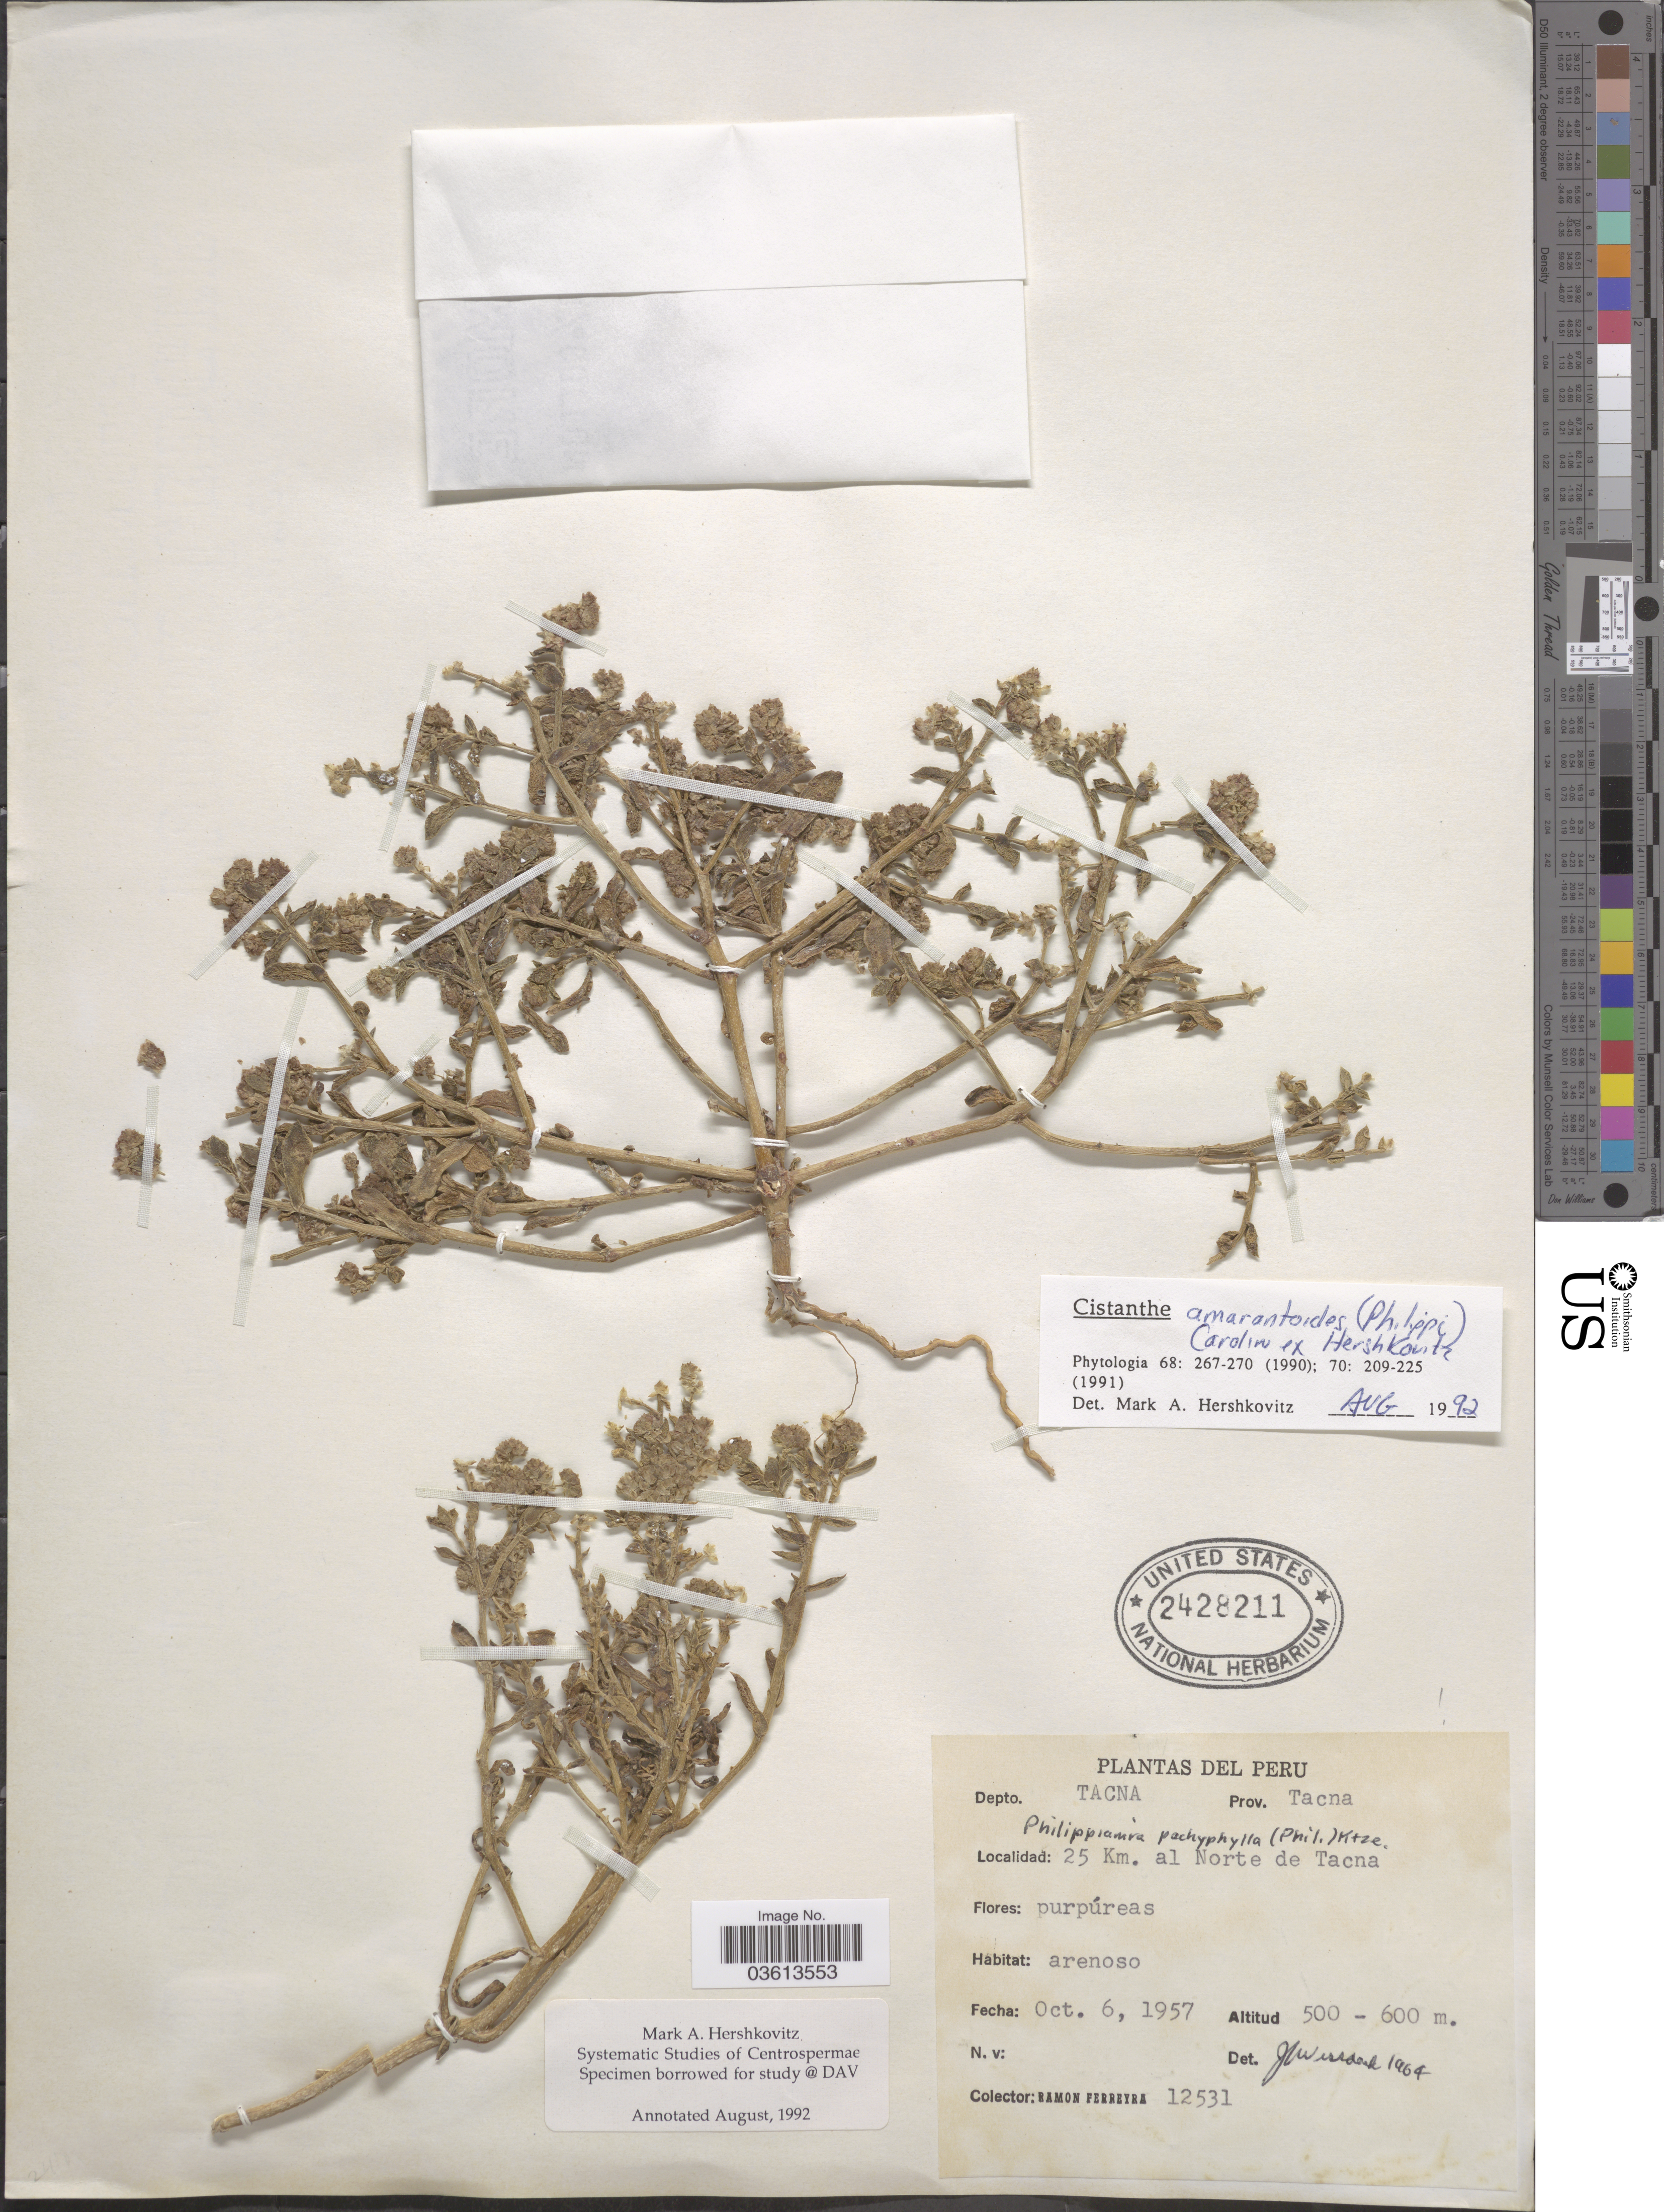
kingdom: Plantae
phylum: Tracheophyta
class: Magnoliopsida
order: Caryophyllales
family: Montiaceae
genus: Philippiamra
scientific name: Philippiamra amarantoides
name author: (Phil.) Kuntze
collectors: R. A. Ferreyra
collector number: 12531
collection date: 1957-10-06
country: Peru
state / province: Tacna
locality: Depto. Tacna. 25 Km. al Norte de Tacna.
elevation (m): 500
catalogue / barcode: US 2428211